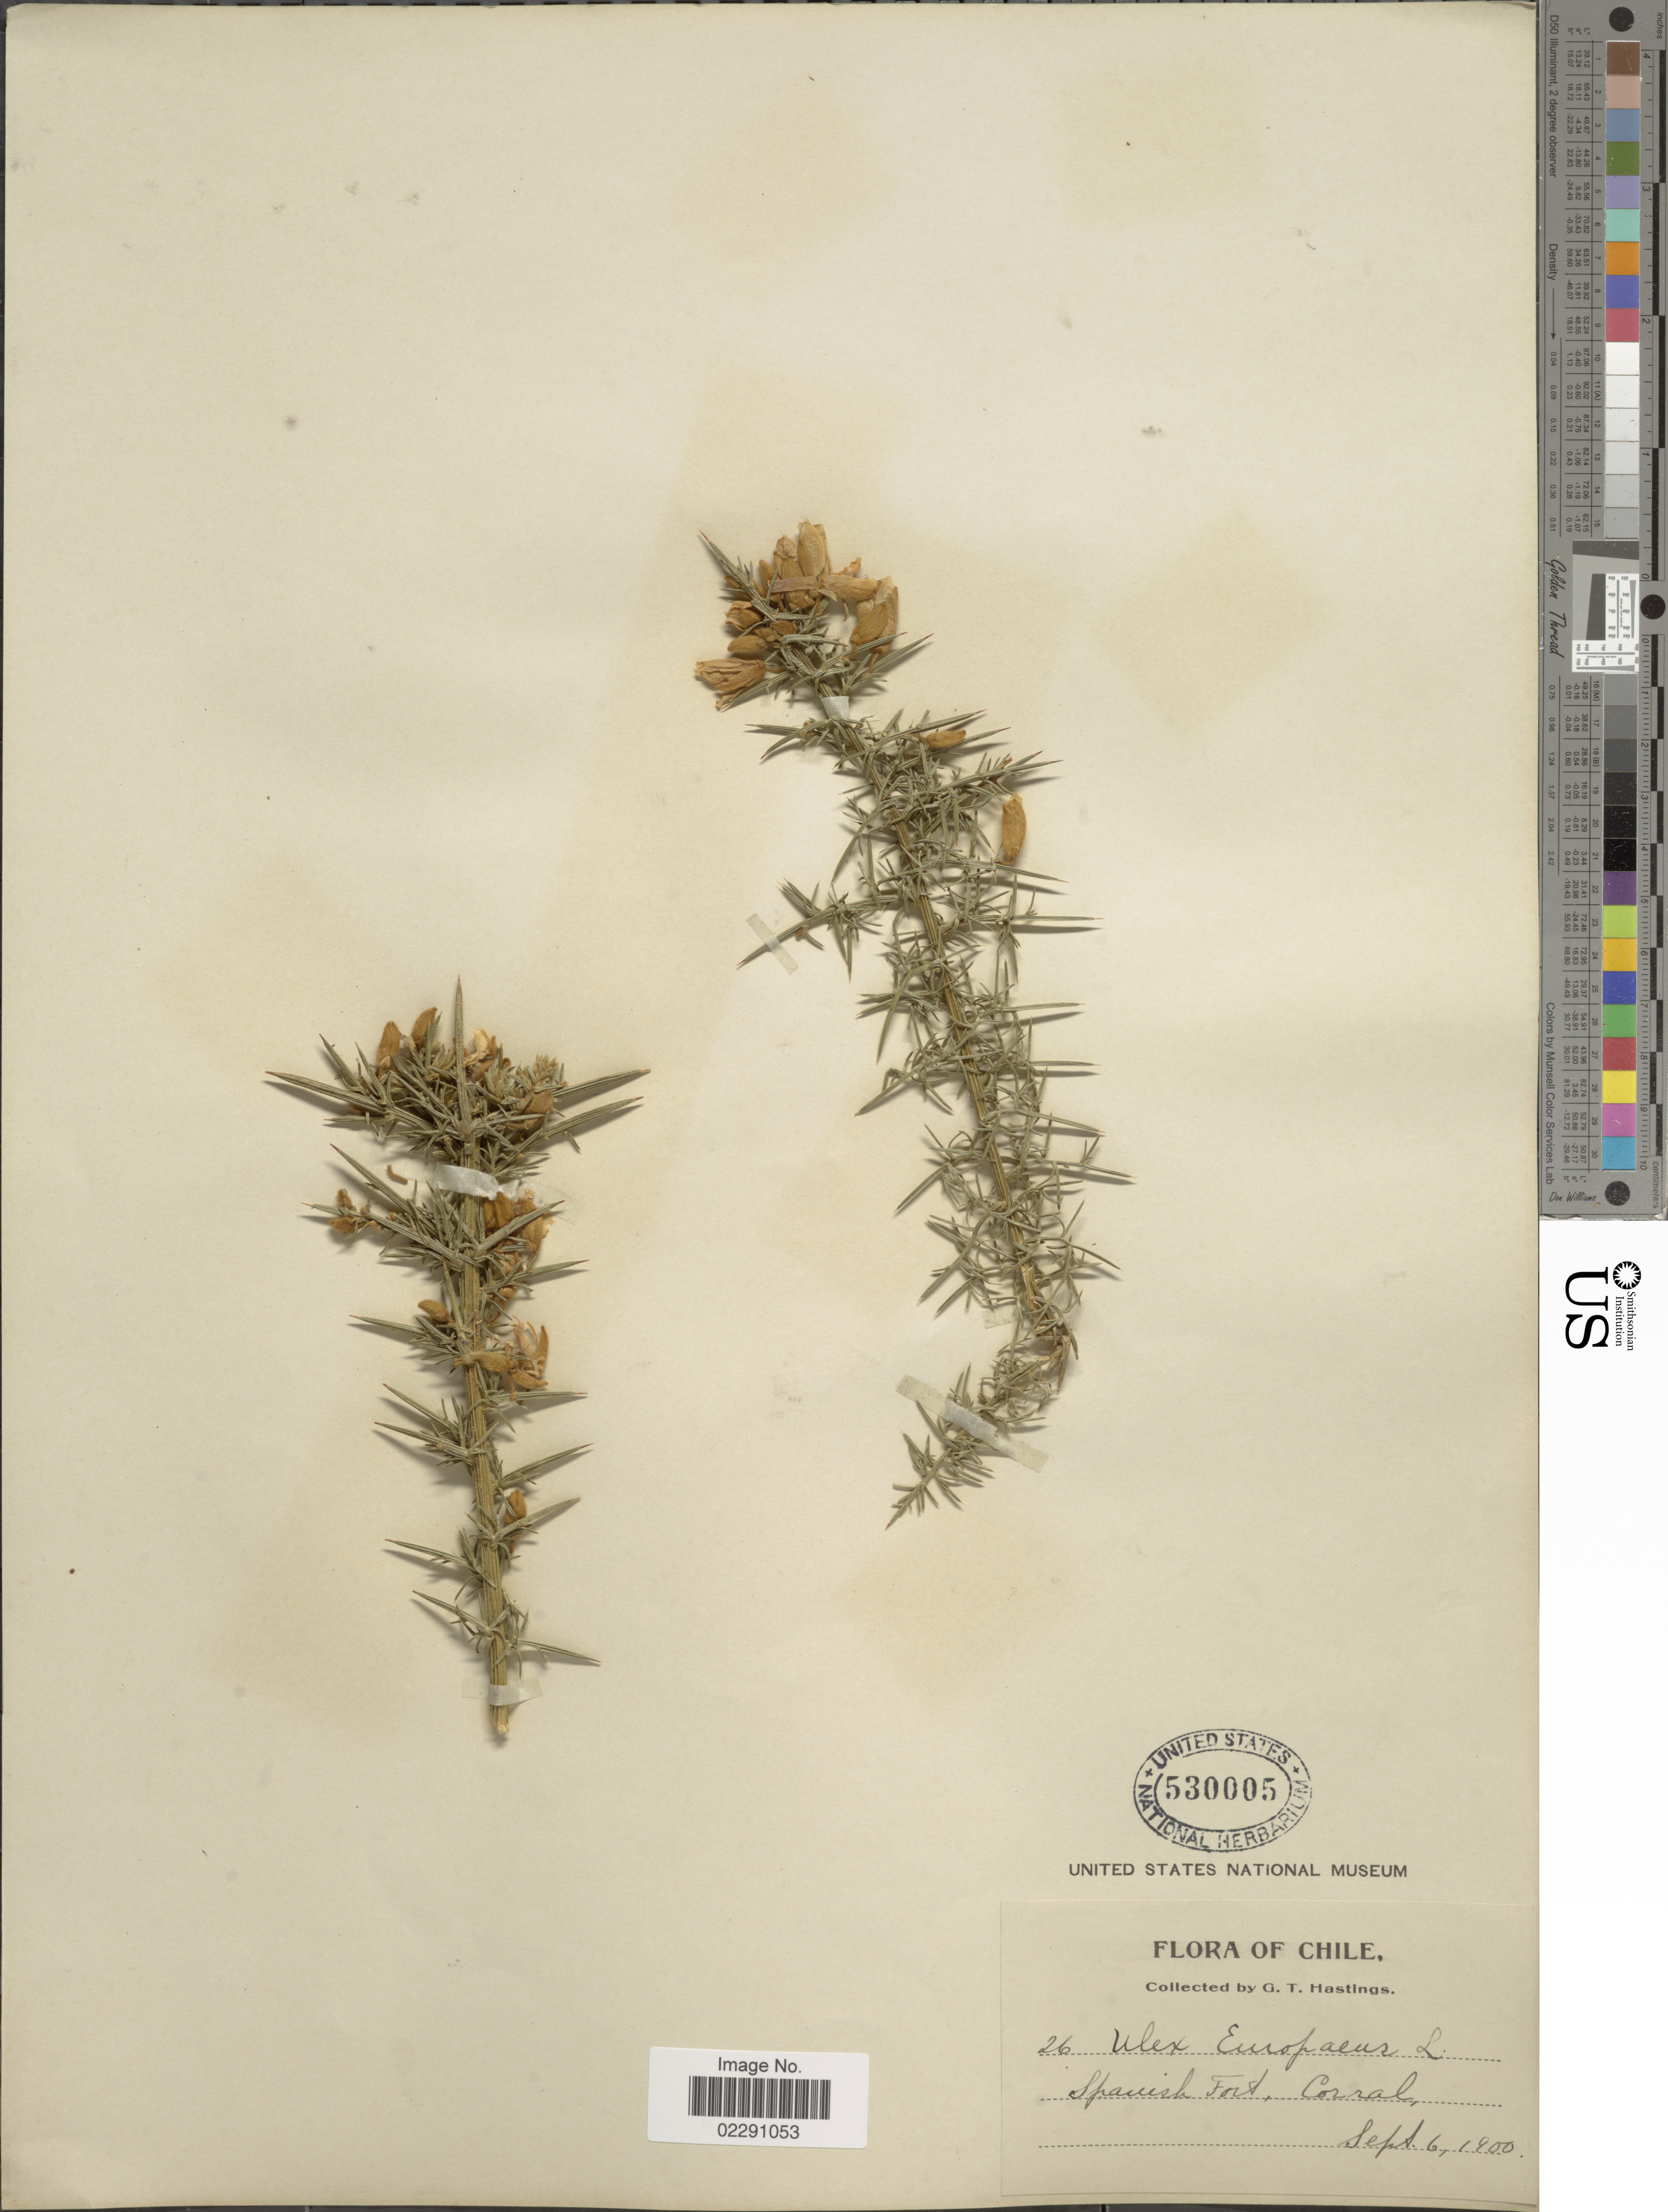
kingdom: Plantae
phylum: Tracheophyta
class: Magnoliopsida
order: Fabales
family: Fabaceae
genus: Ulex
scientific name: Ulex europaeus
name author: L.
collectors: G. Hastings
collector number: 26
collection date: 1900-09-06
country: Chile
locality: Spanish Fort, Corral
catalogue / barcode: US 530005